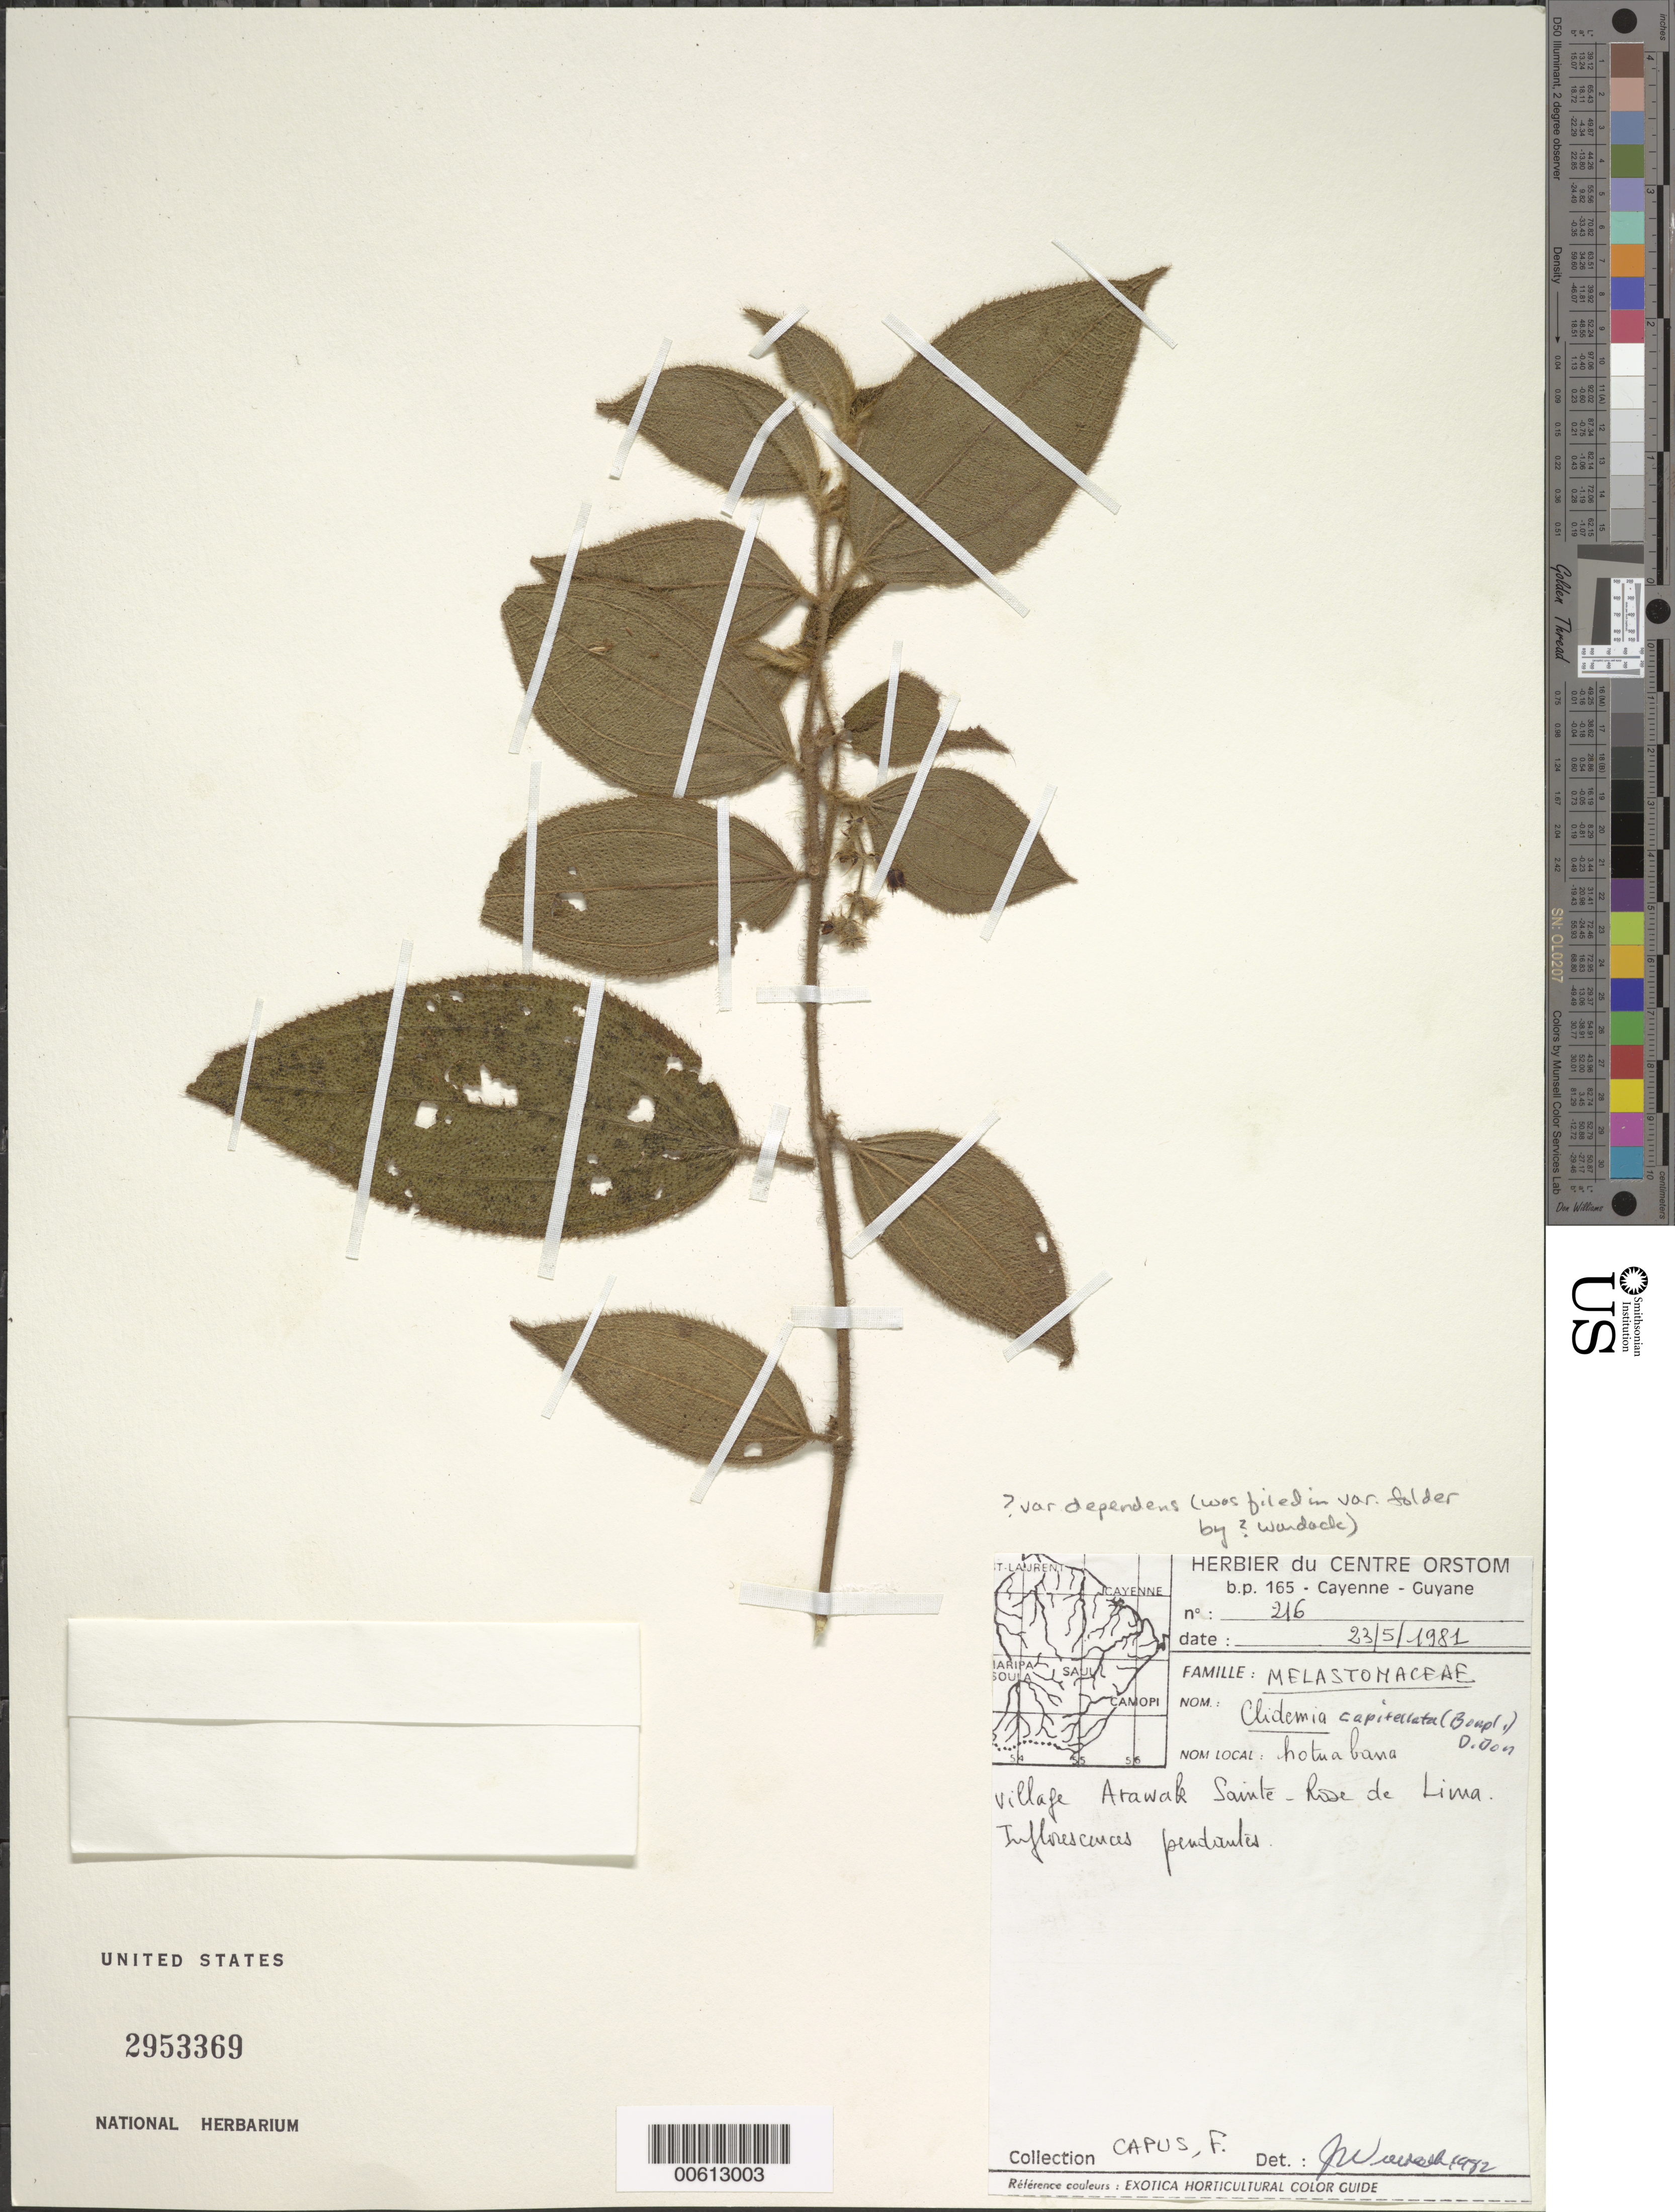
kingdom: Plantae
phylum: Tracheophyta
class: Magnoliopsida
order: Myrtales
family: Melastomataceae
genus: Clidemia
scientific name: Clidemia capitellata var. dependens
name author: (Pav. & D. Don) J.F. Macbr.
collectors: F. Capus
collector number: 216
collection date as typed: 23-May-81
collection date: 1981-05-23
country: French Guiana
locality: Sainte Rose de Lima, Arawak village - Ile de Cayenne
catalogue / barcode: US 2953369